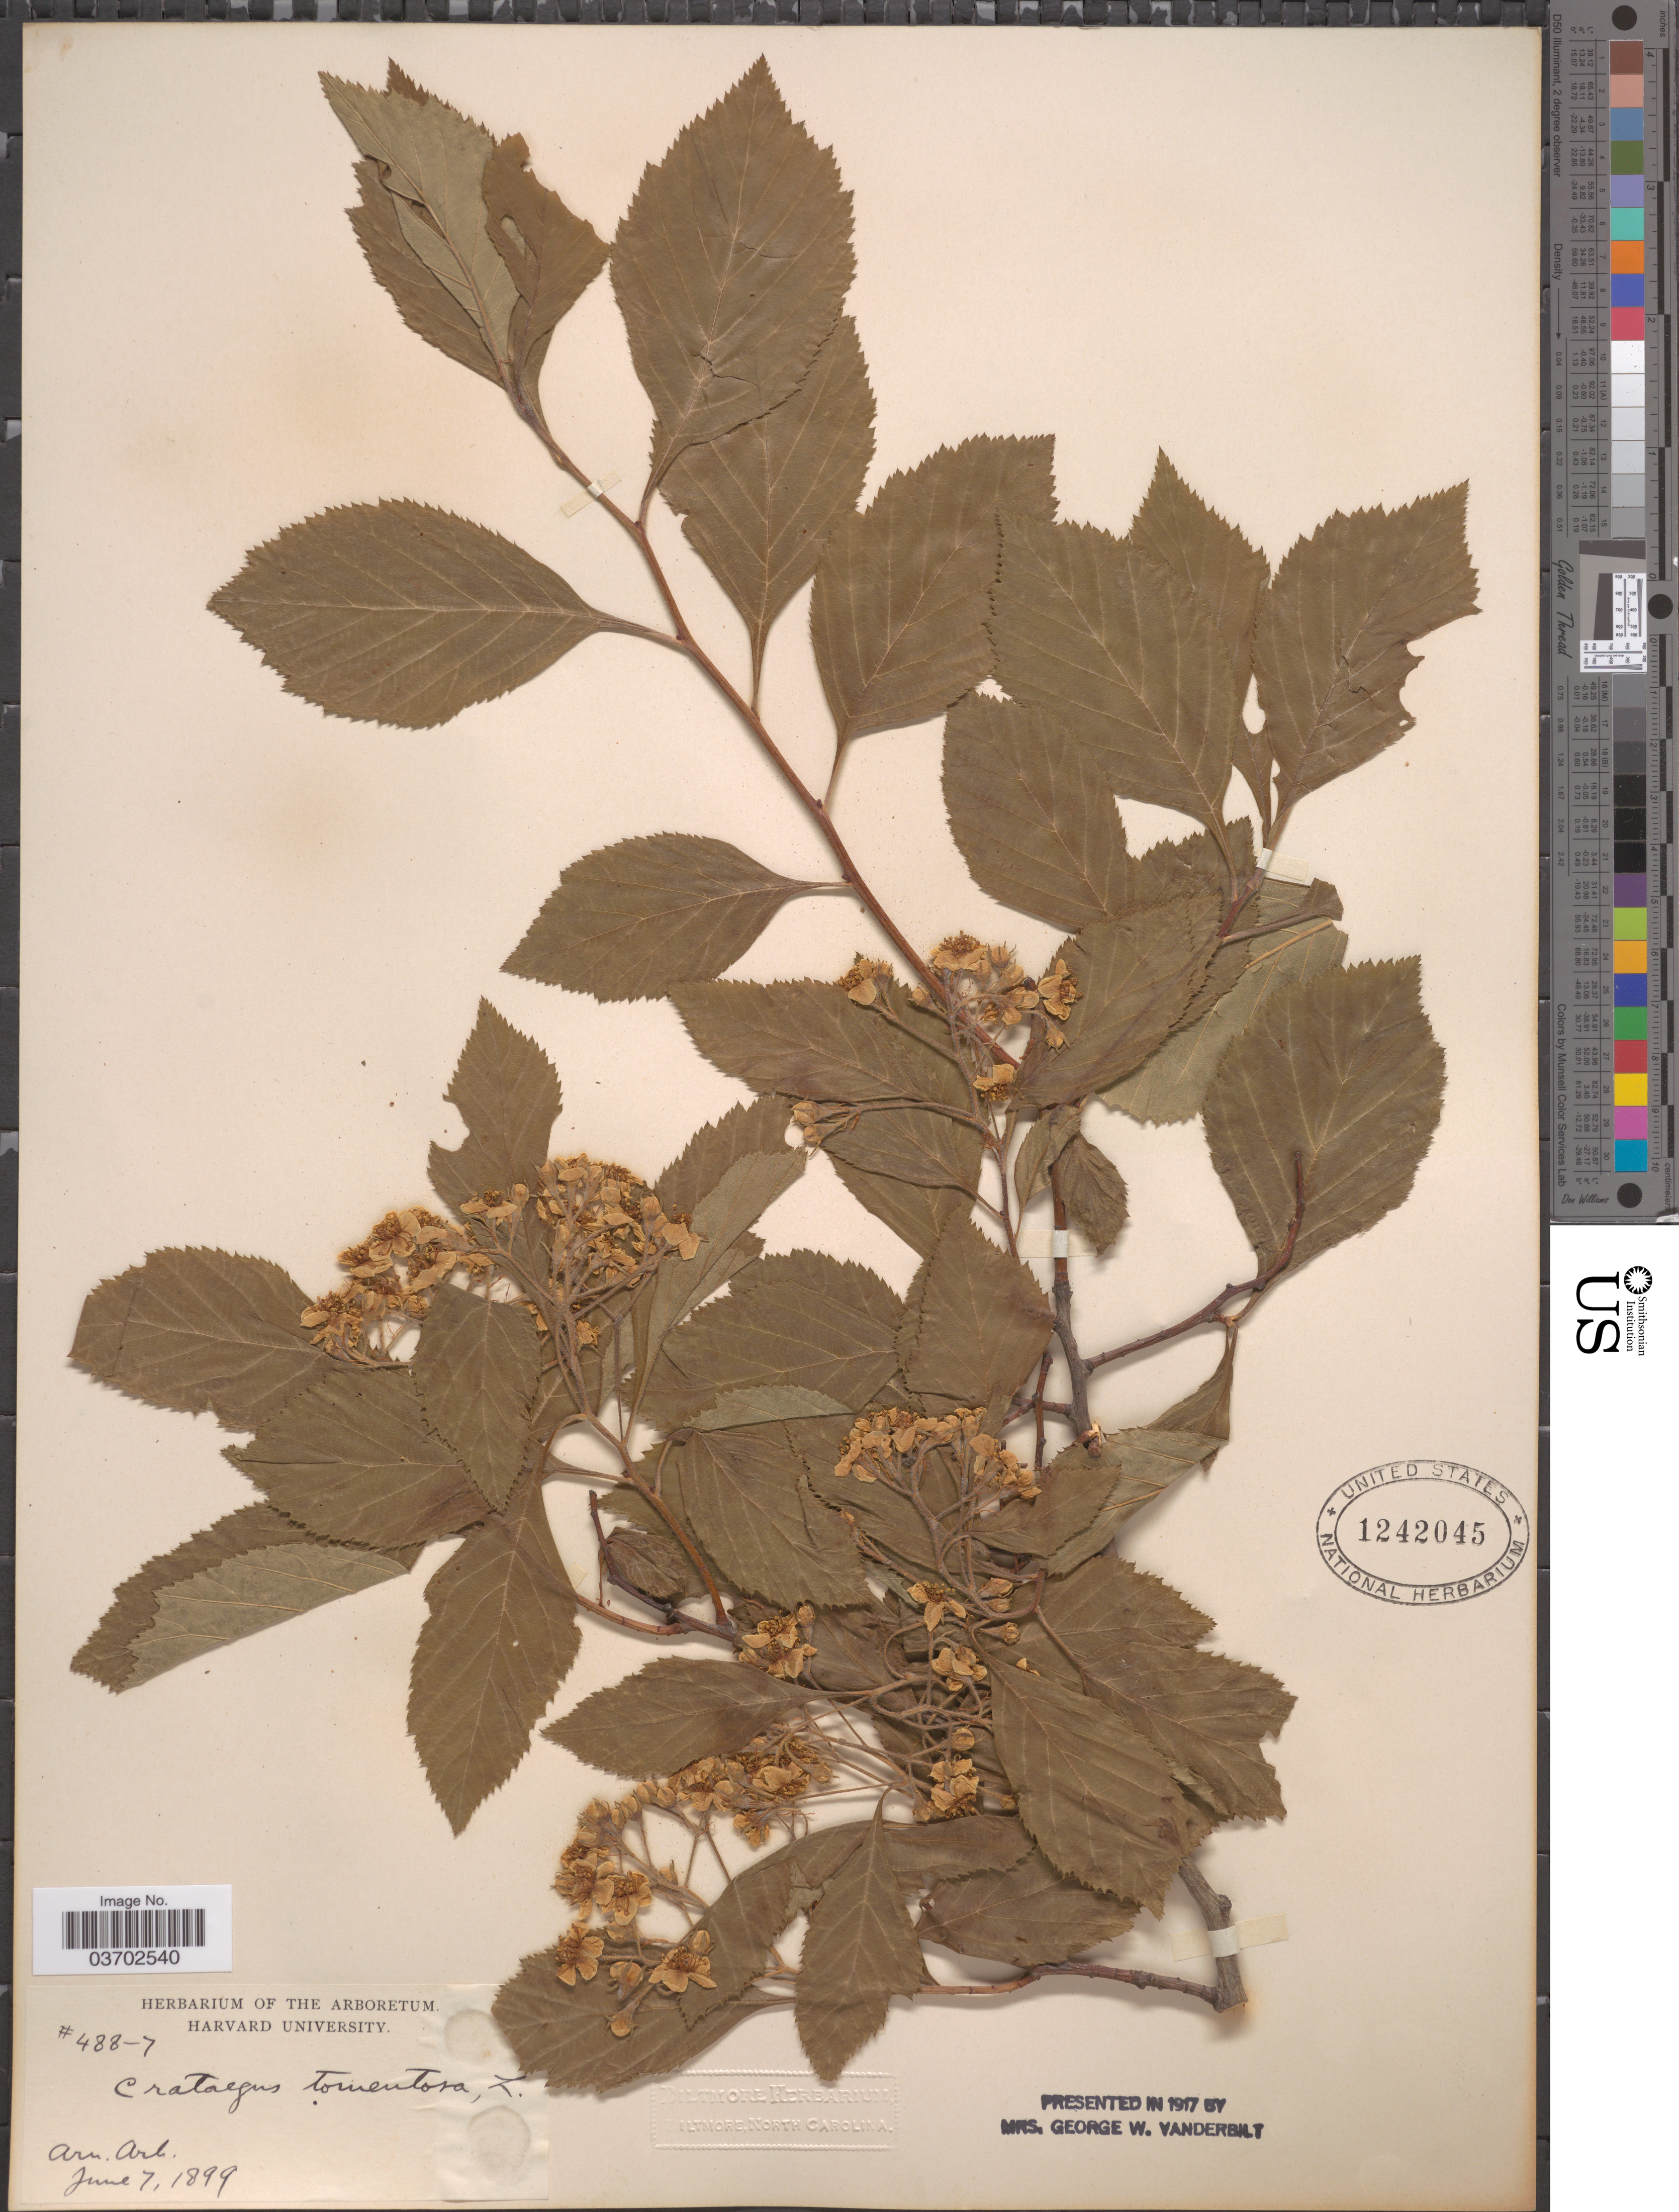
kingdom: Plantae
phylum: Tracheophyta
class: Magnoliopsida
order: Rosales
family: Rosaceae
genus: Crataegus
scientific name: Crataegus calpodendron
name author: (Ehrh.) Medik.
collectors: Ex herb. of the Arboretum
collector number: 488-7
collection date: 1899-06-07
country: United States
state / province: Massachusetts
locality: Arn. Arb.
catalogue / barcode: US 1242045